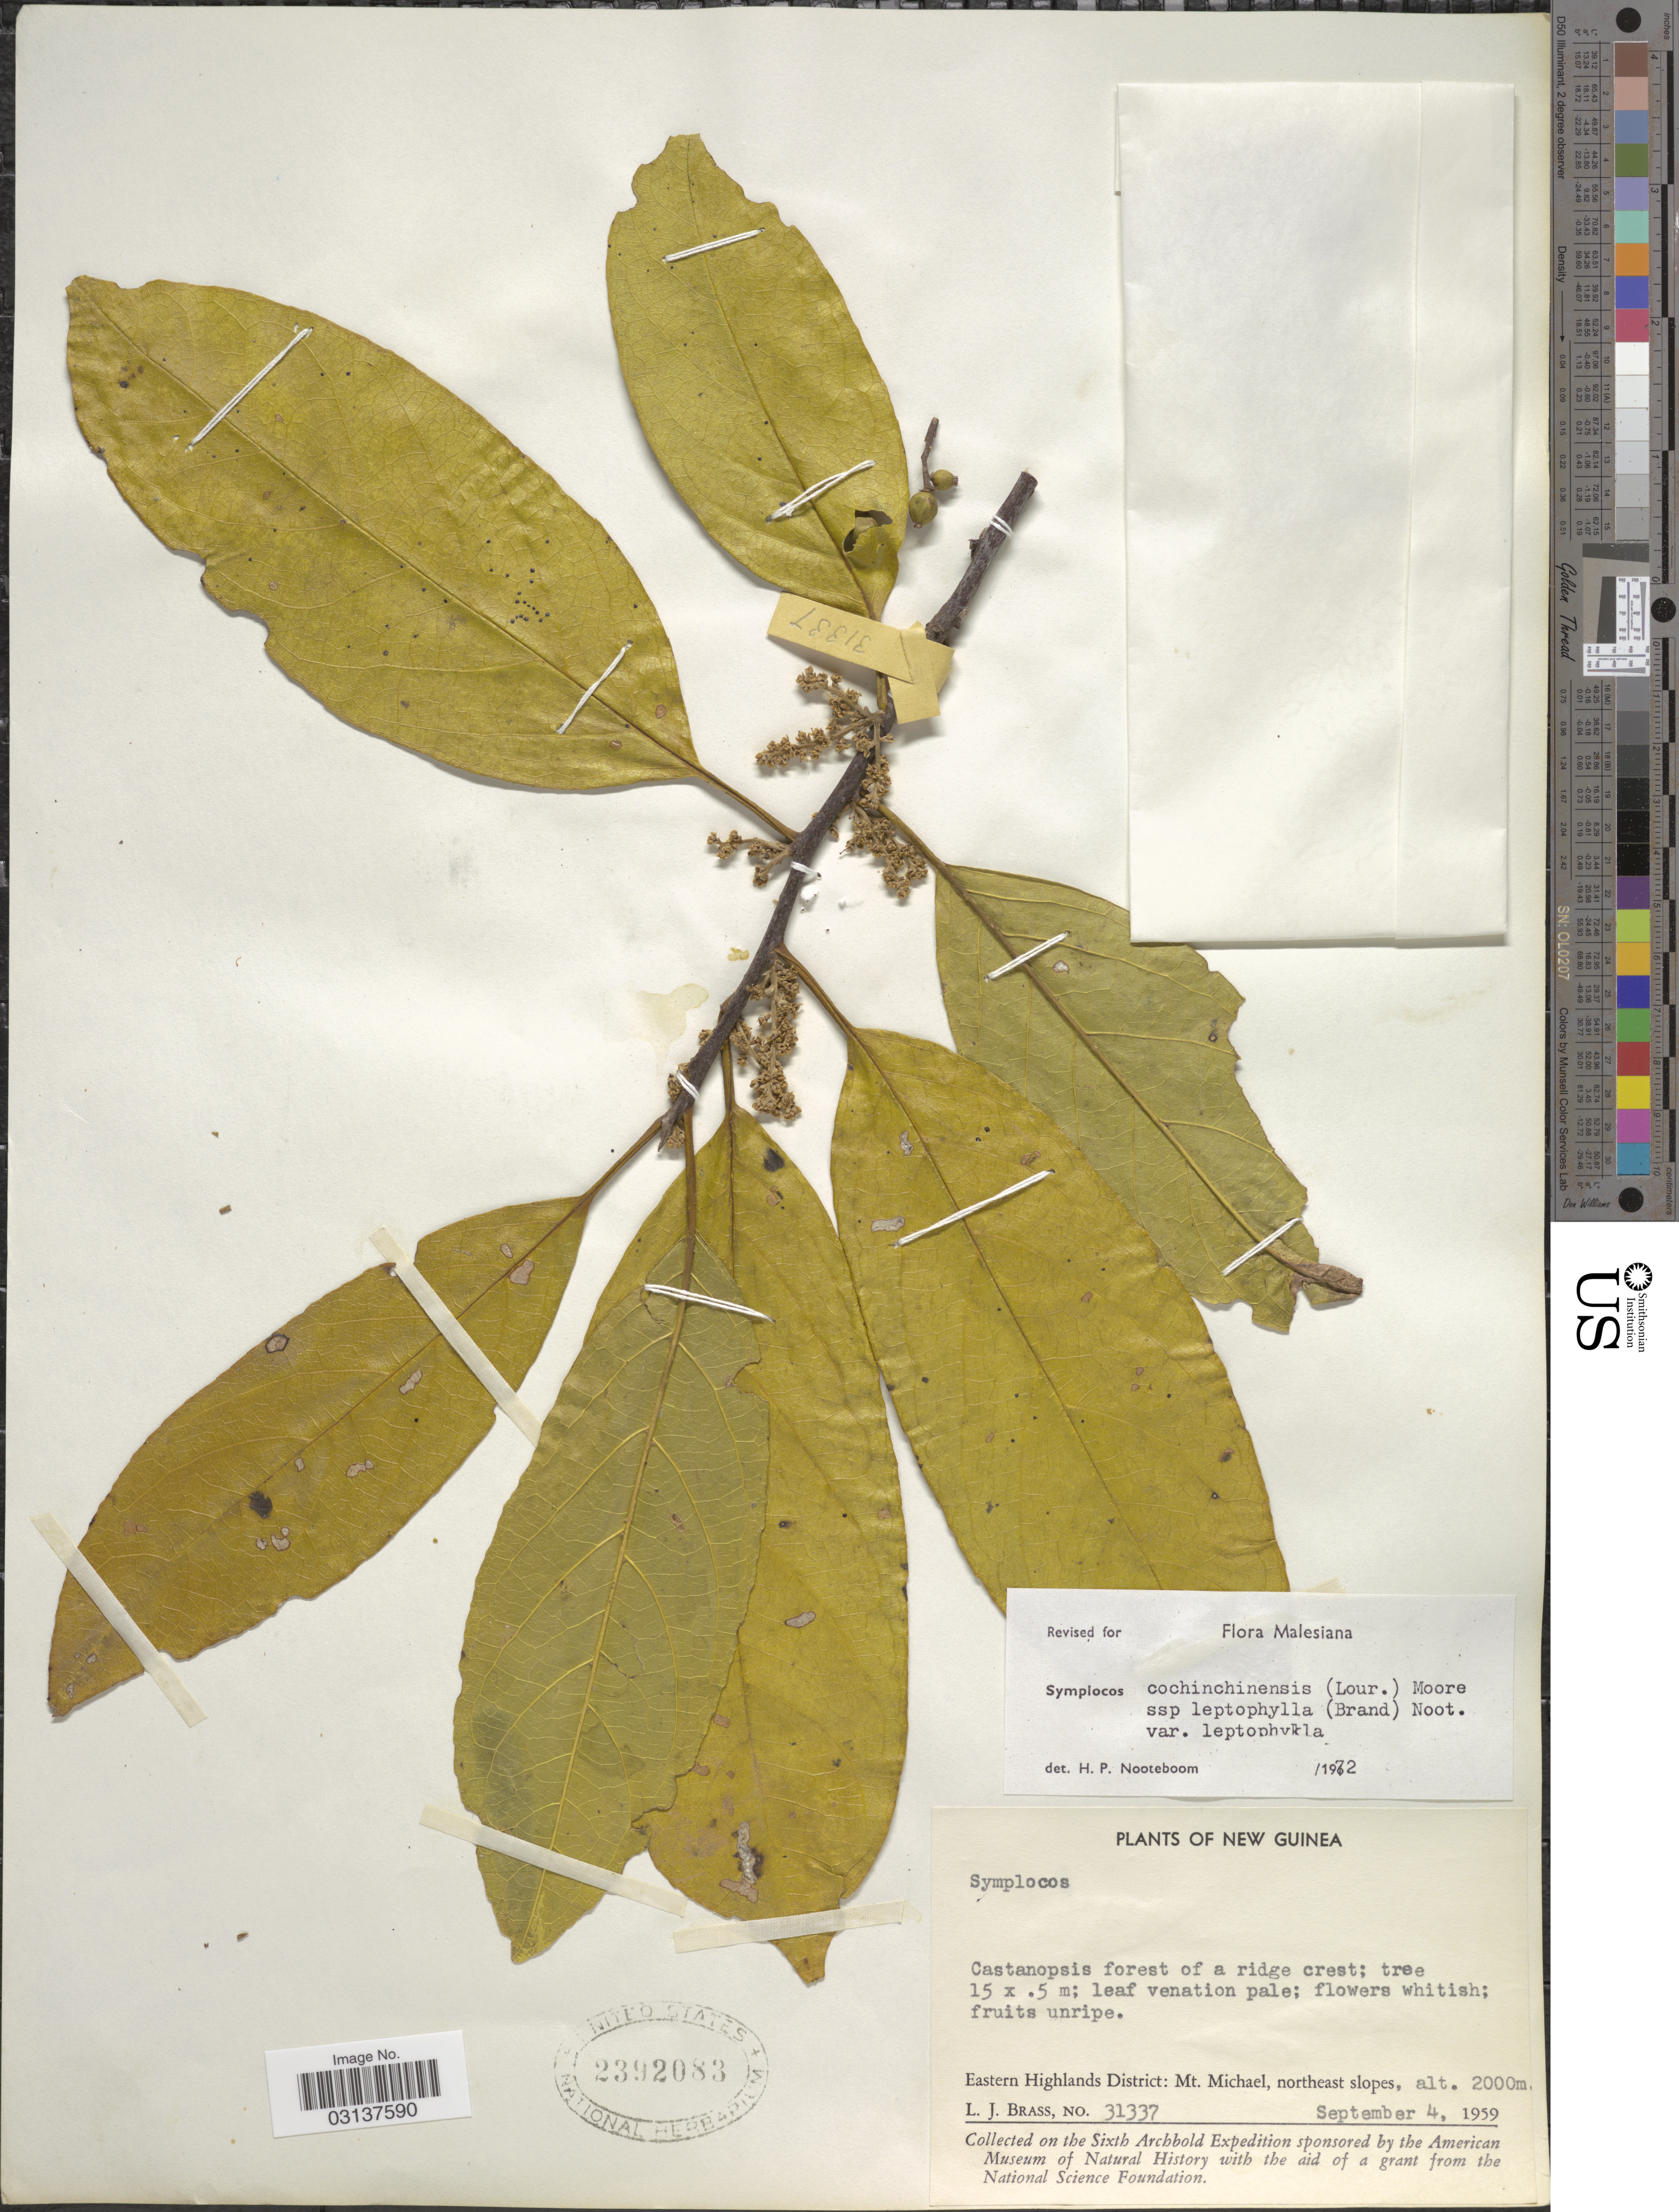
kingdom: Plantae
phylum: Tracheophyta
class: Magnoliopsida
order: Ericales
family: Symplocaceae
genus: Symplocos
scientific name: Symplocos cochinchinensis var. leptophylla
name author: (Brand) Noot.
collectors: L. J. Brass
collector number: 31337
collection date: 1959-09-04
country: Papua New Guinea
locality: New Guinea, Eastern Highlands District: Mt. Michael, northeast slopes.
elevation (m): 2000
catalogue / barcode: US 2392083